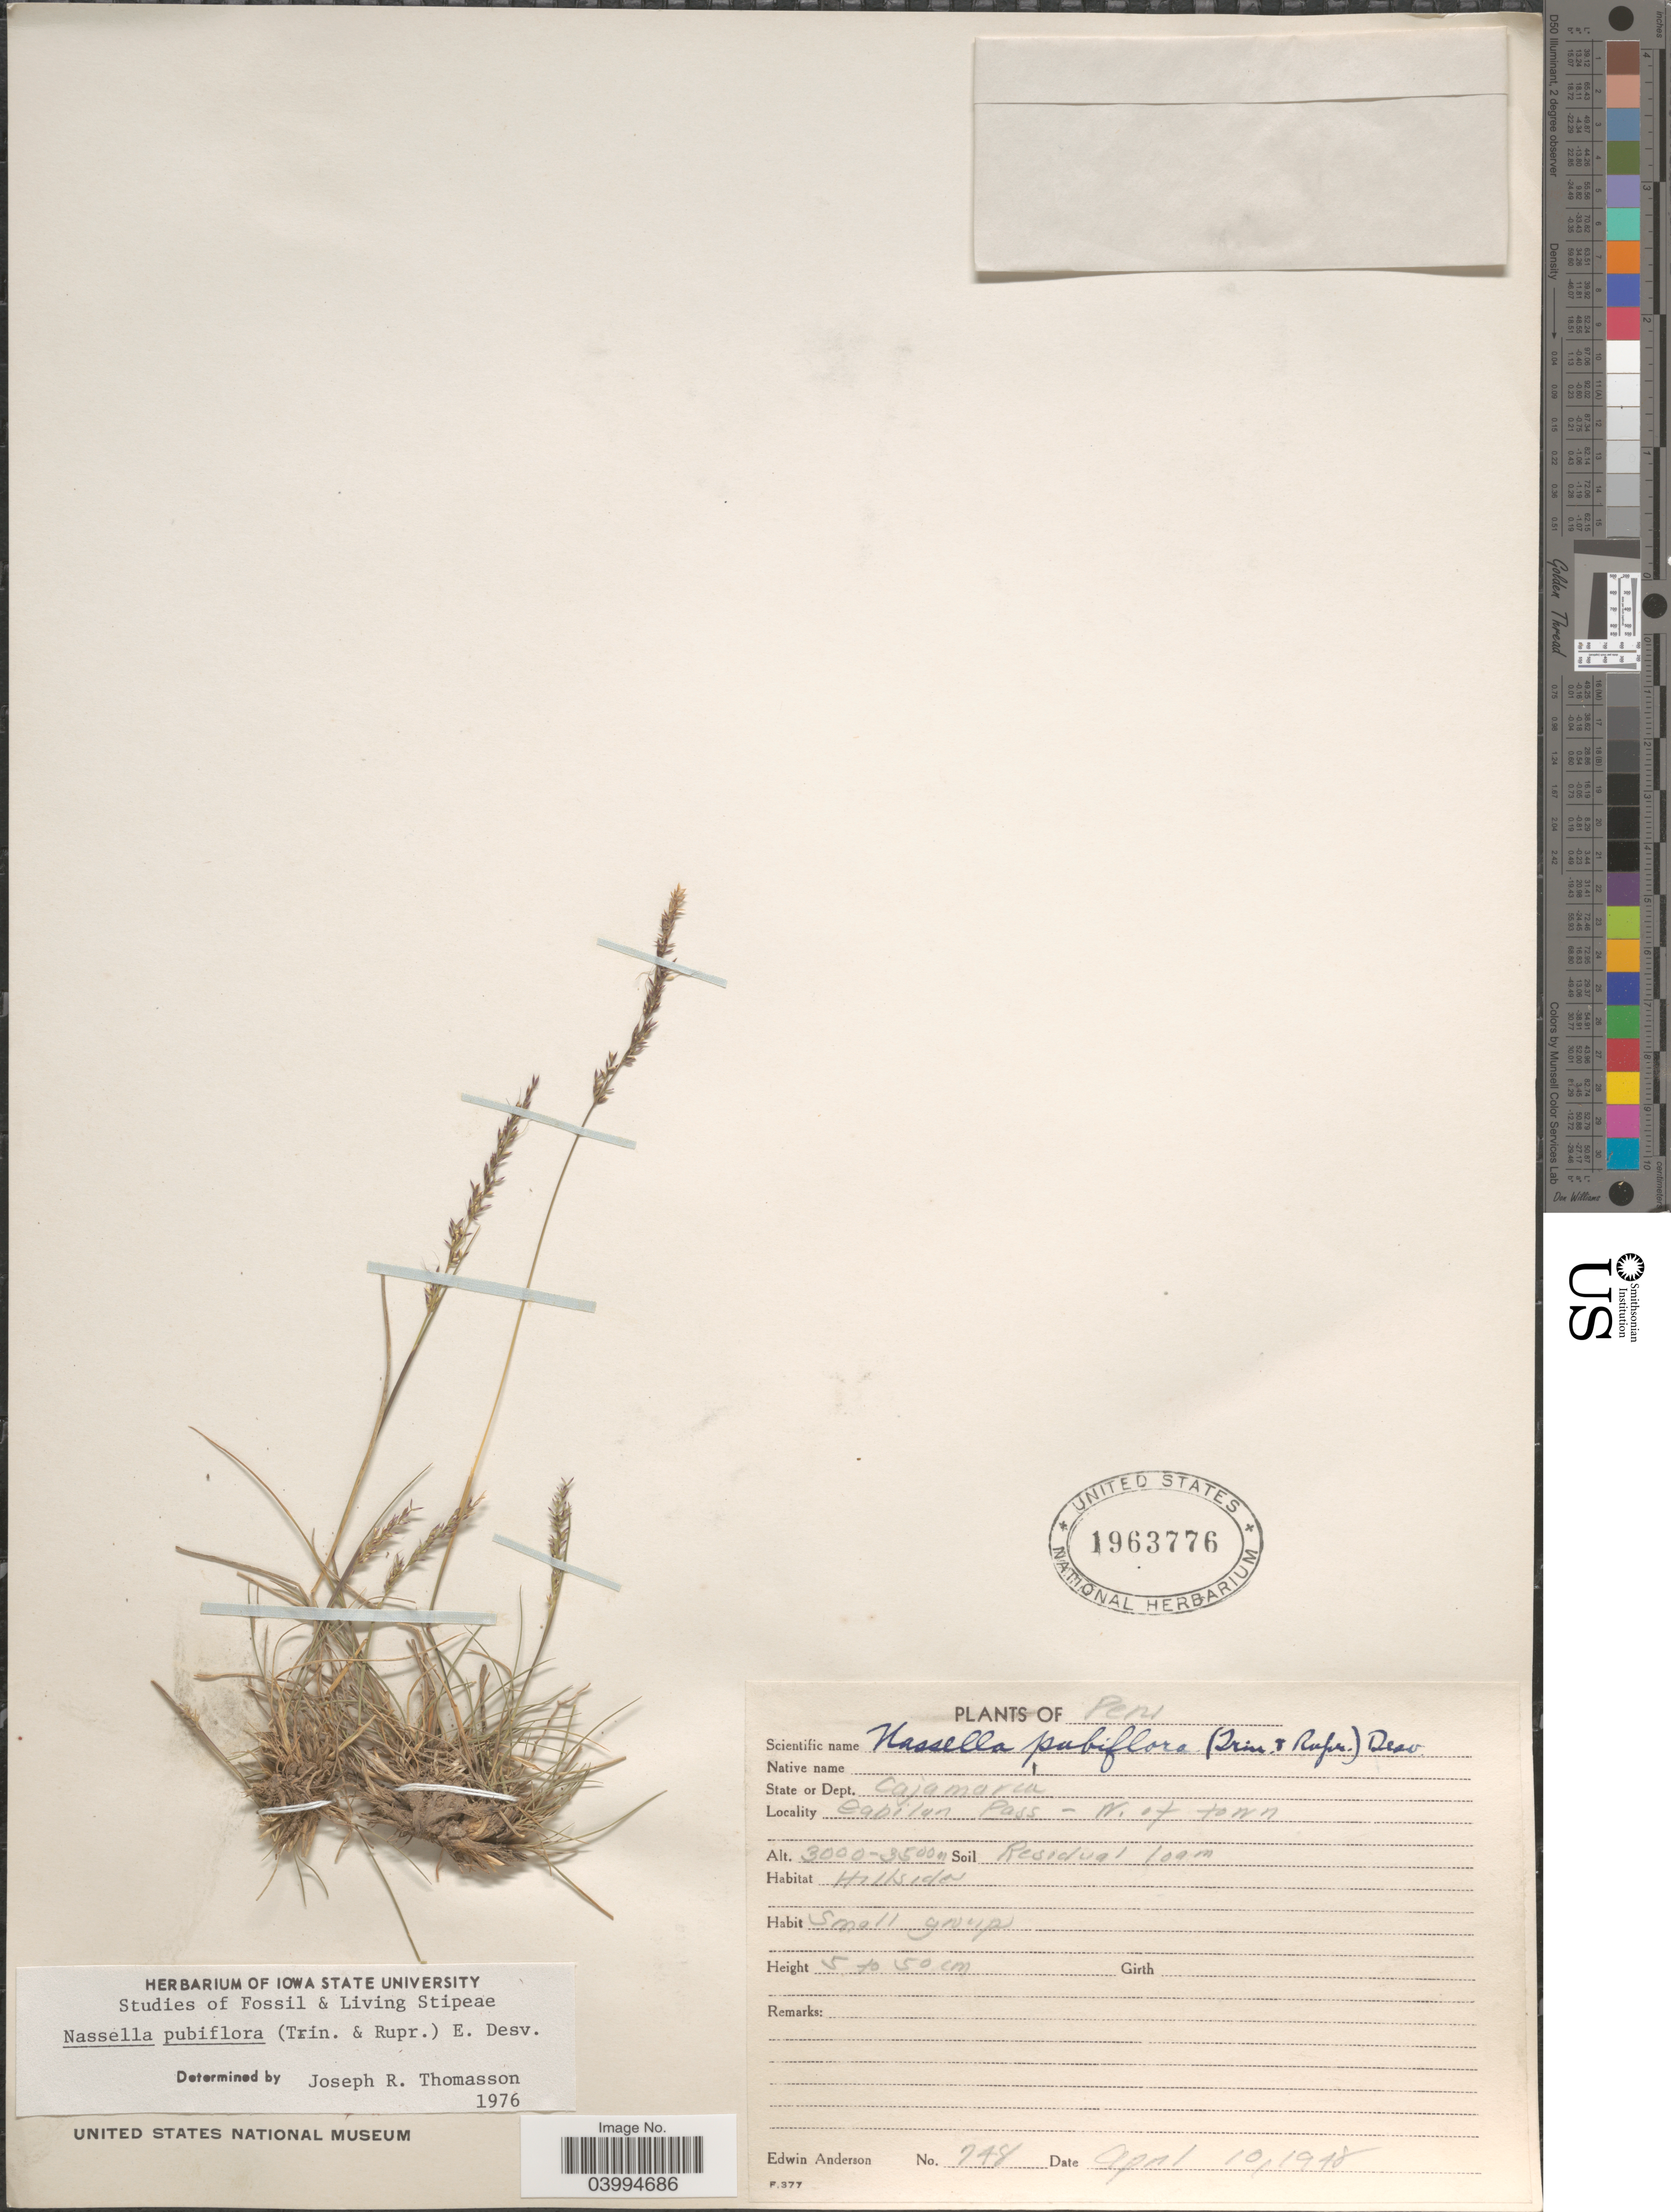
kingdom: Plantae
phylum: Tracheophyta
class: Liliopsida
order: Poales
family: Poaceae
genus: Nassella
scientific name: Nassella pubiflora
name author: (Trin. & Rupr.) É. Desv.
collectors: E. Anderson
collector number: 748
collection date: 1948-04-10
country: Peru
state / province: Cajamarca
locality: Dept. Cajamarca. Gavilán Pass - W. of town.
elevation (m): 3000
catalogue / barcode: US 1963776